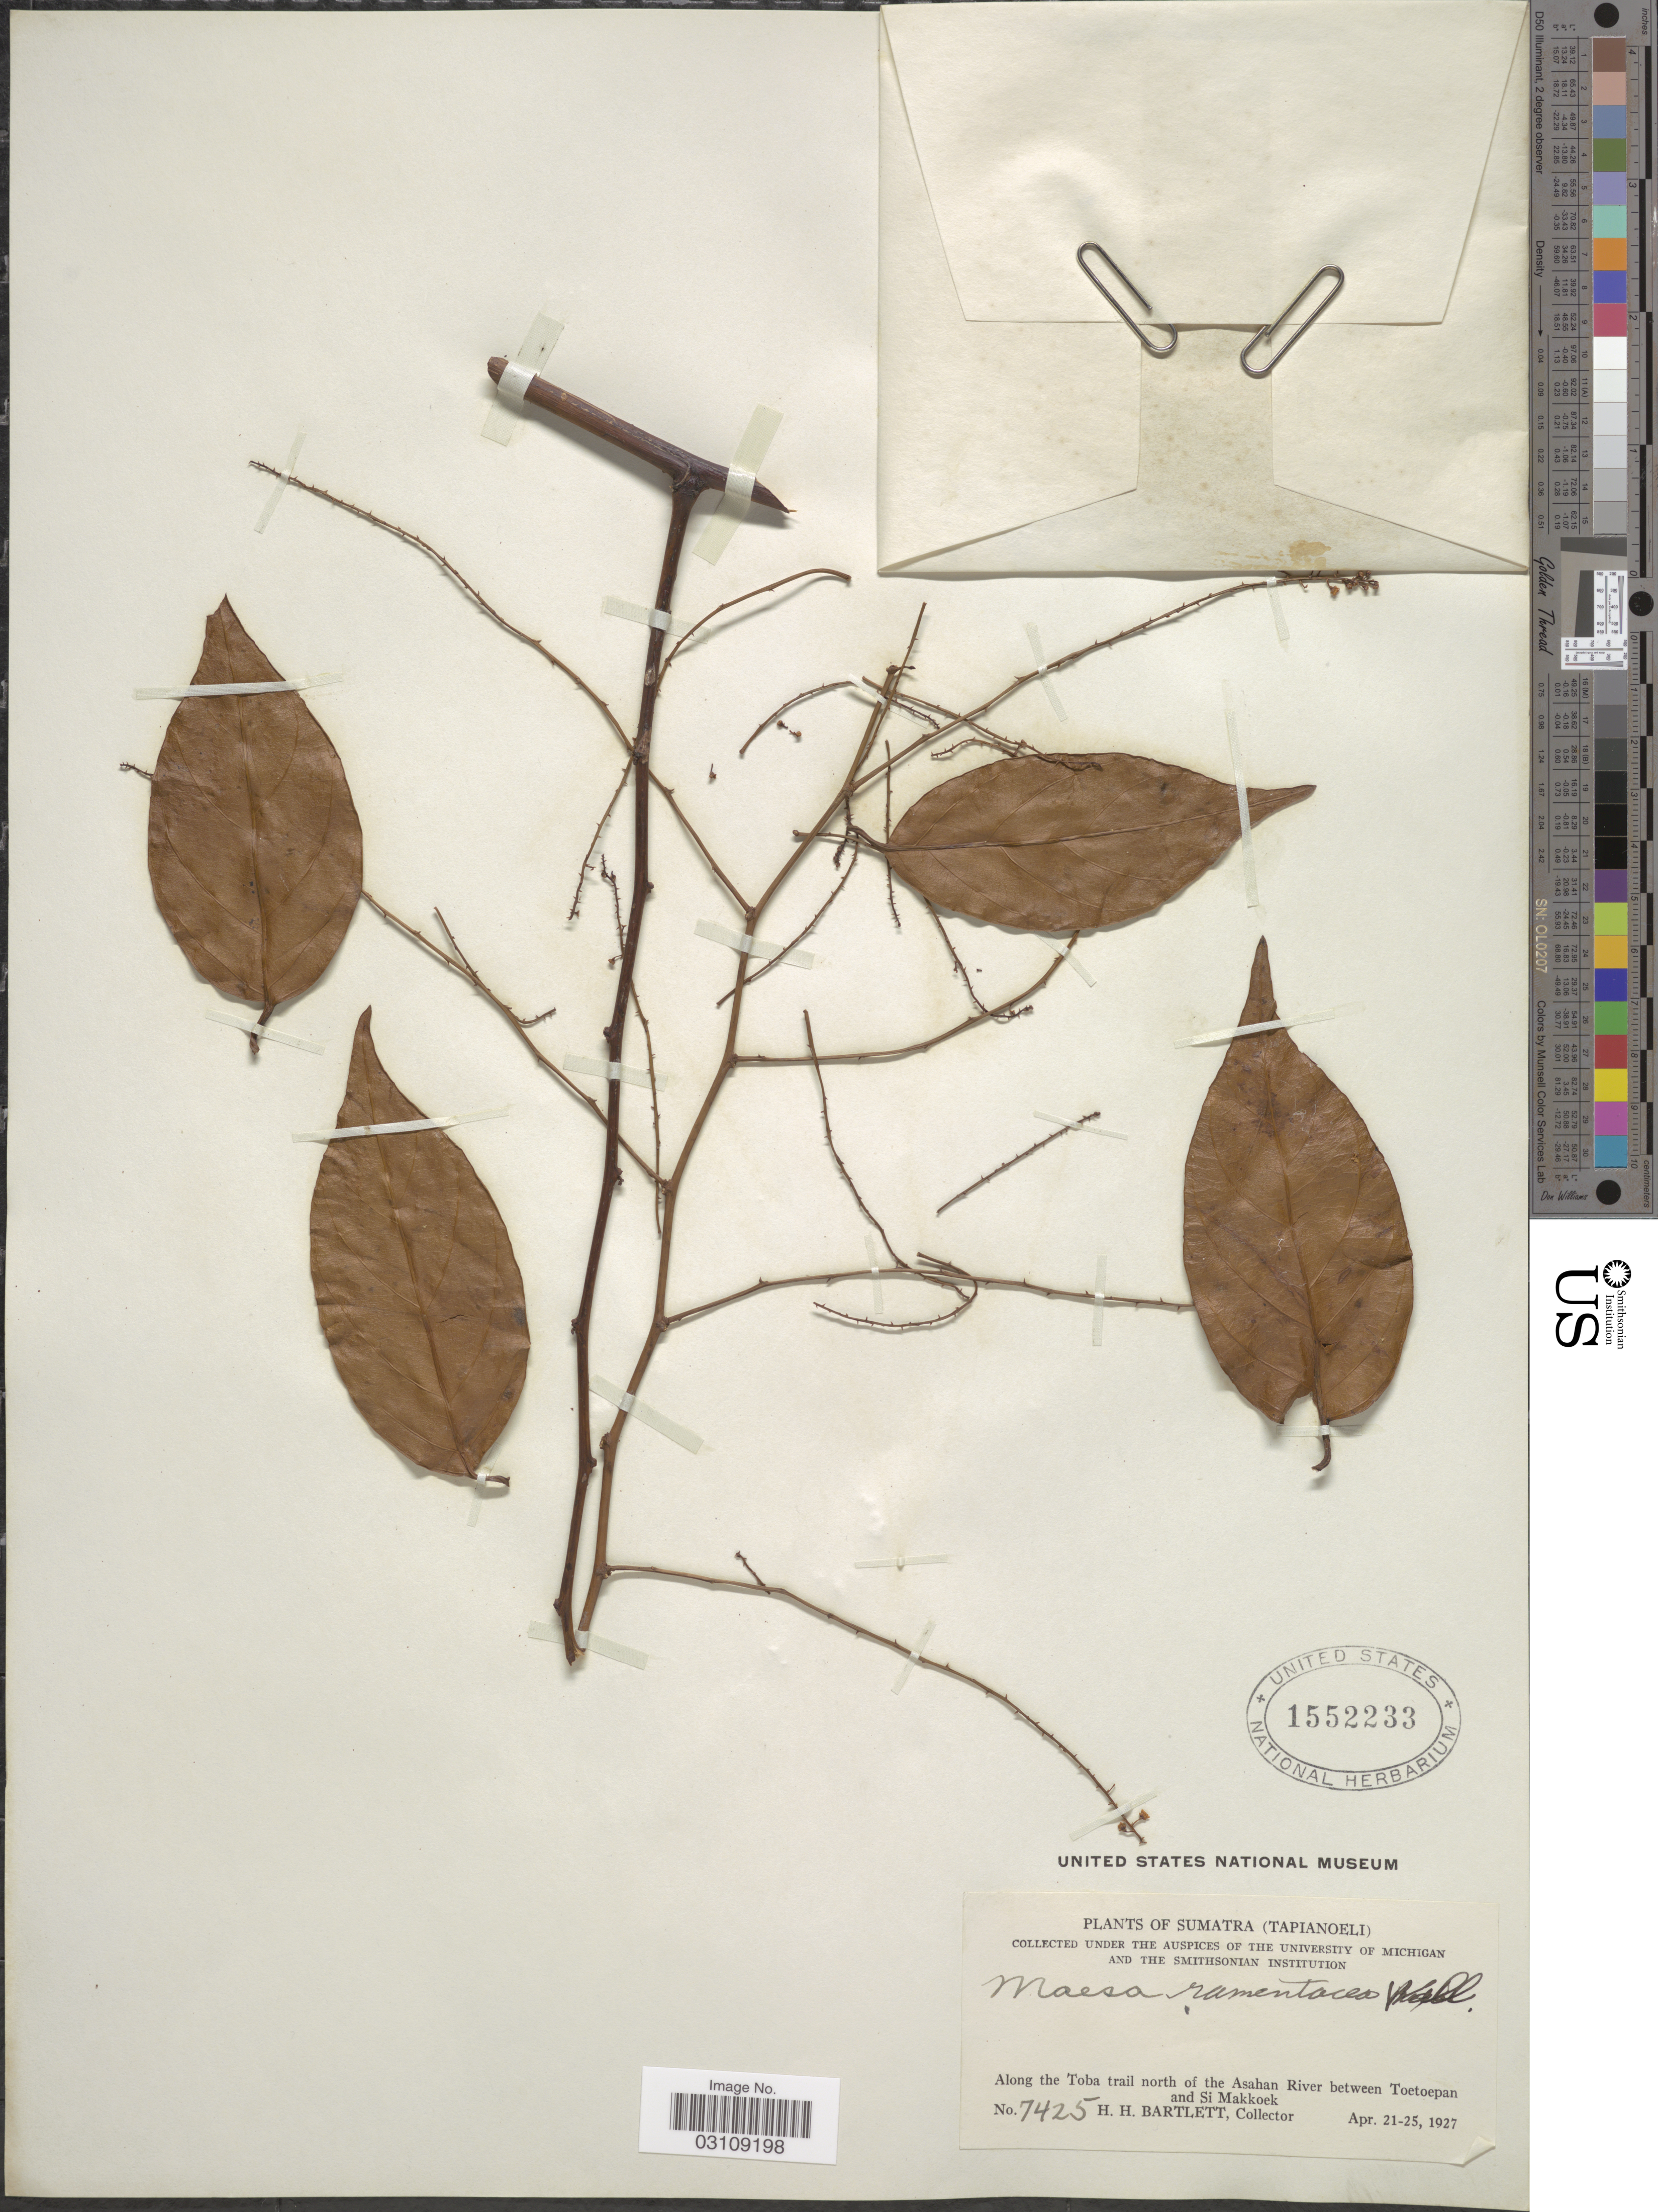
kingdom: Plantae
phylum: Tracheophyta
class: Magnoliopsida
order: Ericales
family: Primulaceae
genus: Maesa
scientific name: Maesa ramentacea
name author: (Roxb.) A. DC.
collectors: H. H. Bartlett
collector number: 7425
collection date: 1927-04-21/1927-04-25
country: Indonesia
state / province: Sumatra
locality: (Tapianoeli). Along the Toba trail north of the Asahan River between Toetoepan and Si Makkoek.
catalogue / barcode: US 1552233